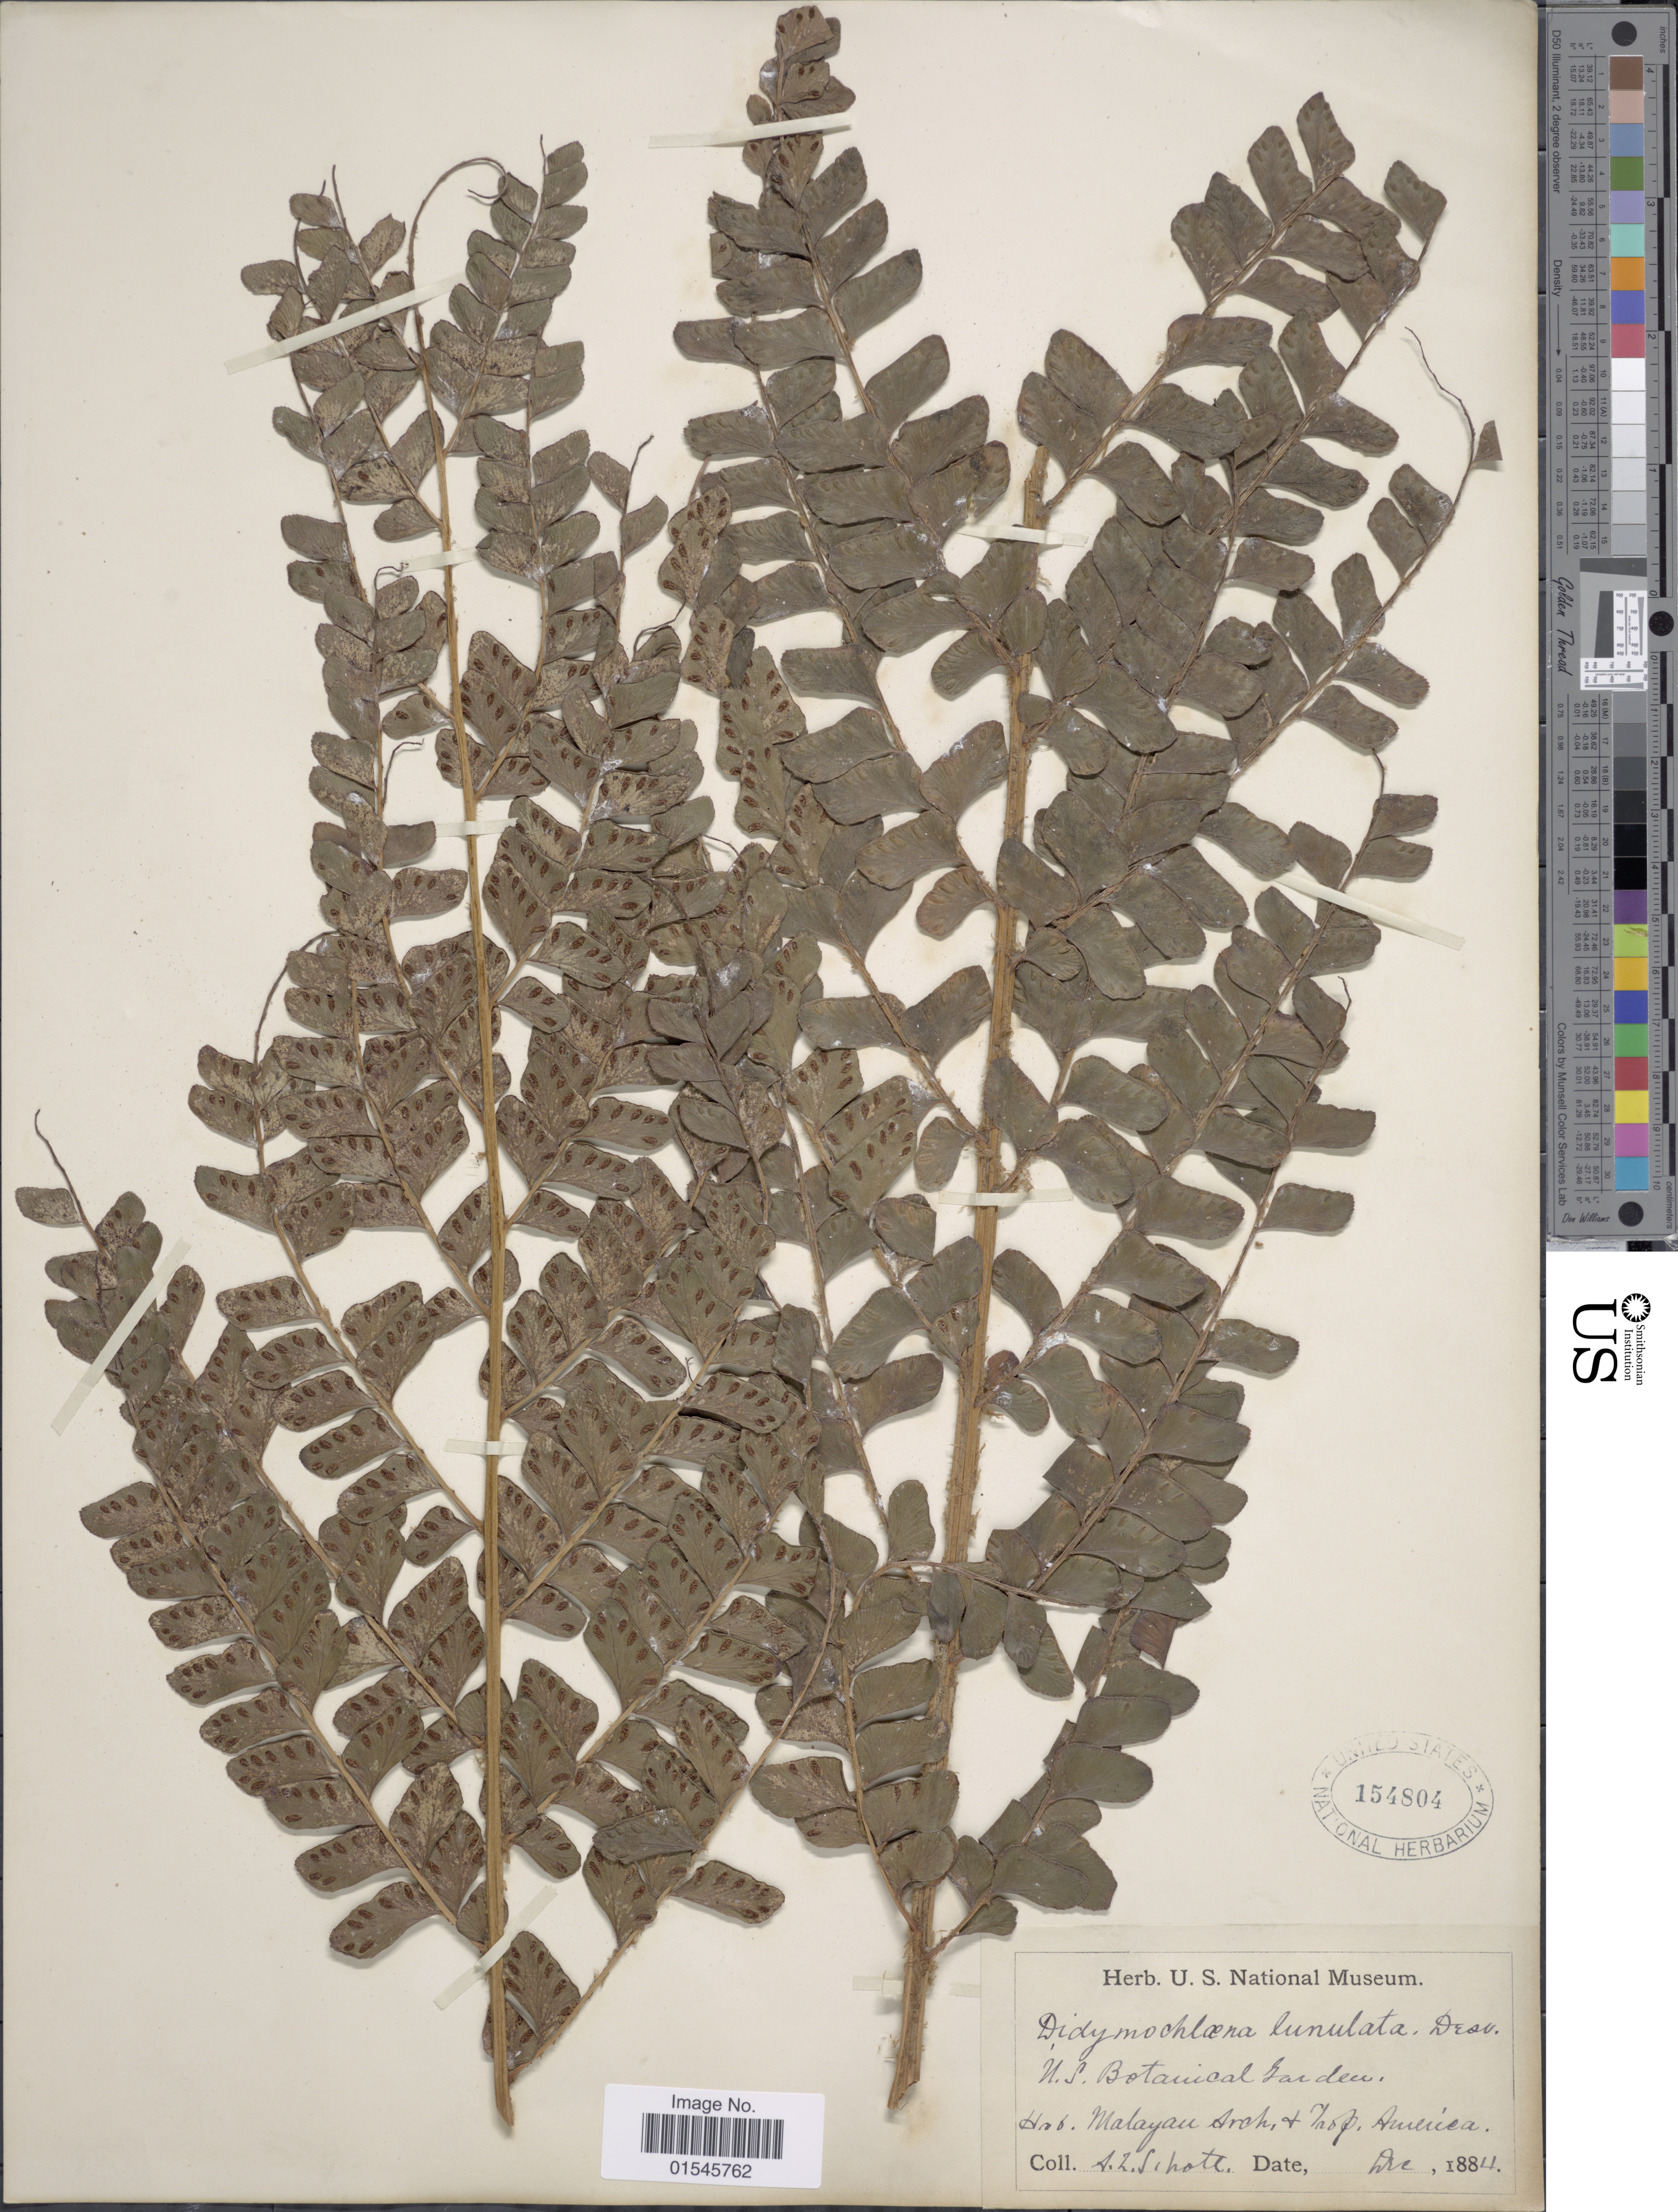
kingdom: Plantae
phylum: Tracheophyta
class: Polypodiopsida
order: Polypodiales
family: Didymochlaenaceae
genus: Didymochlaena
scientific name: Didymochlaena truncatula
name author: (Sw.) J. Sm.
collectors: A. C. V. Schott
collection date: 1884-12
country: Malaysia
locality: Malayan Arch + [illegible text] America[interpreted]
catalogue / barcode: US 154804